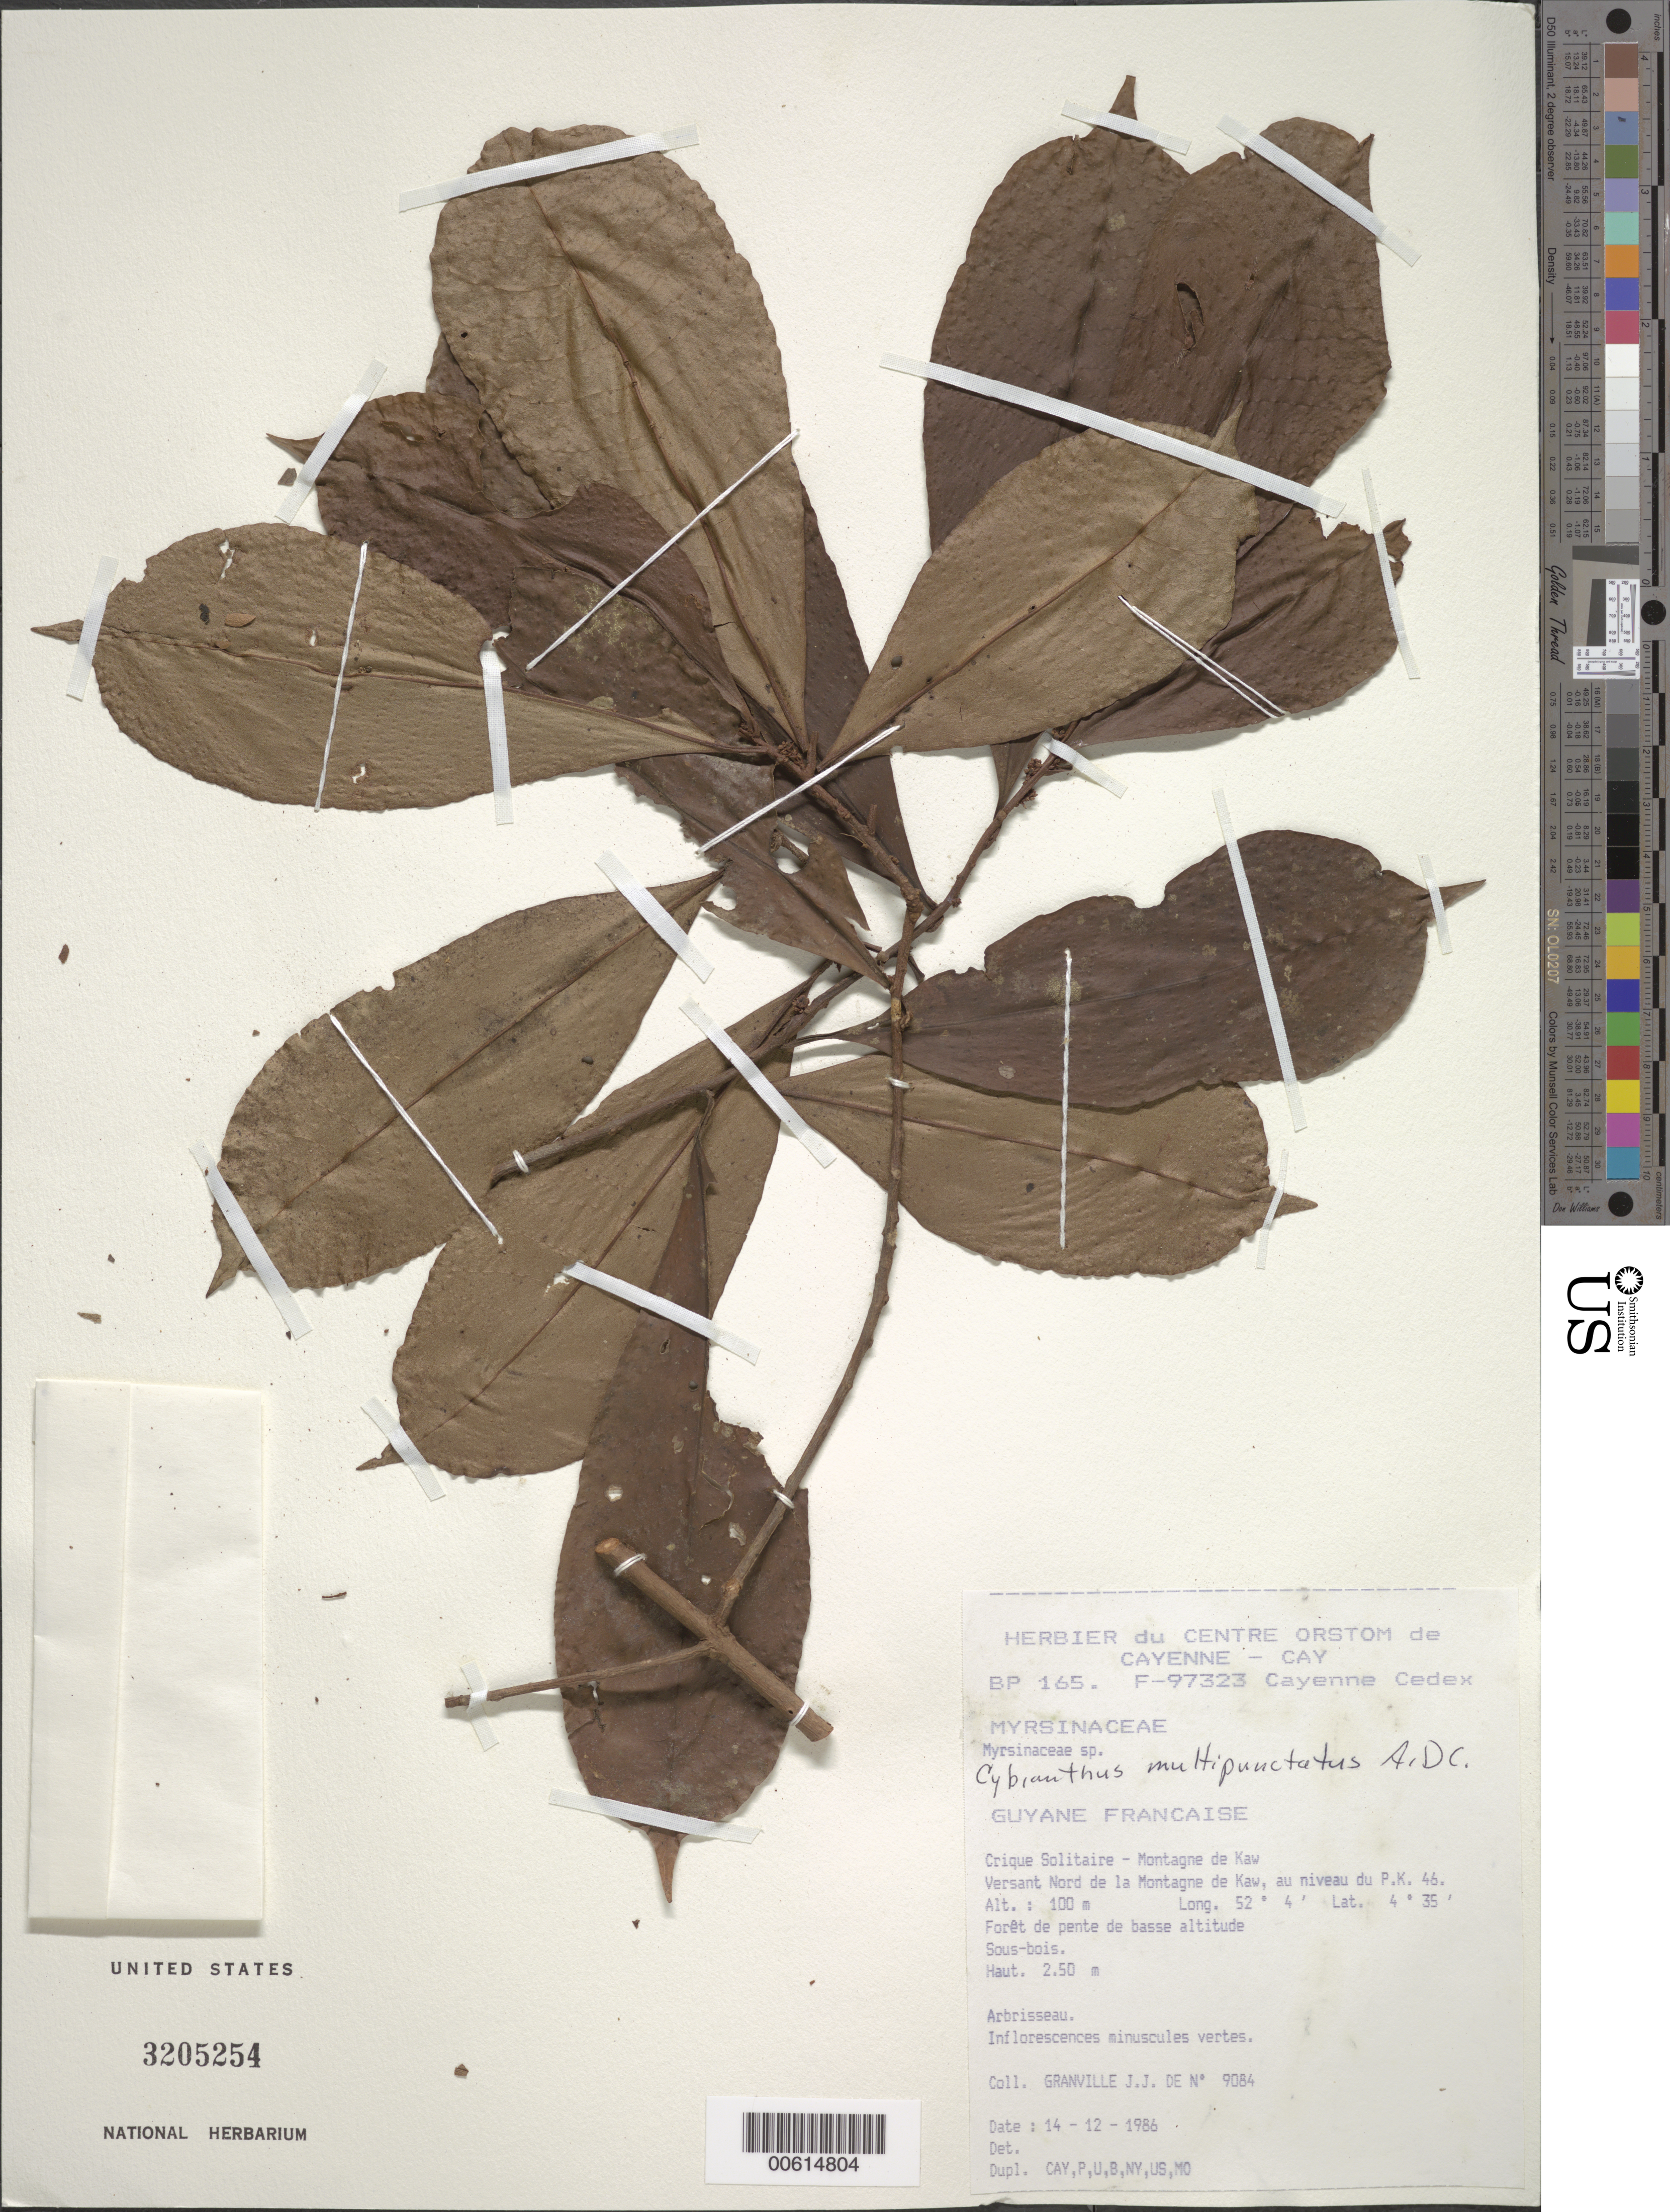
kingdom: Plantae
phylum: Tracheophyta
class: Magnoliopsida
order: Ericales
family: Primulaceae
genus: Cybianthus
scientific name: Cybianthus multipunctatus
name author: A. DC.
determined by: Pipoly, J. J., III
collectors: J.-J. de Granville et al.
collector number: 9084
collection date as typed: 14-Dec-86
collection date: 1986-12-14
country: French Guiana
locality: Crique Solitaire, Montagne de Kaw, Versant Nord de la Montagne de Kaw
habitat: Forêt de pente de basse altitude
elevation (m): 100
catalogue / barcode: US 3205254